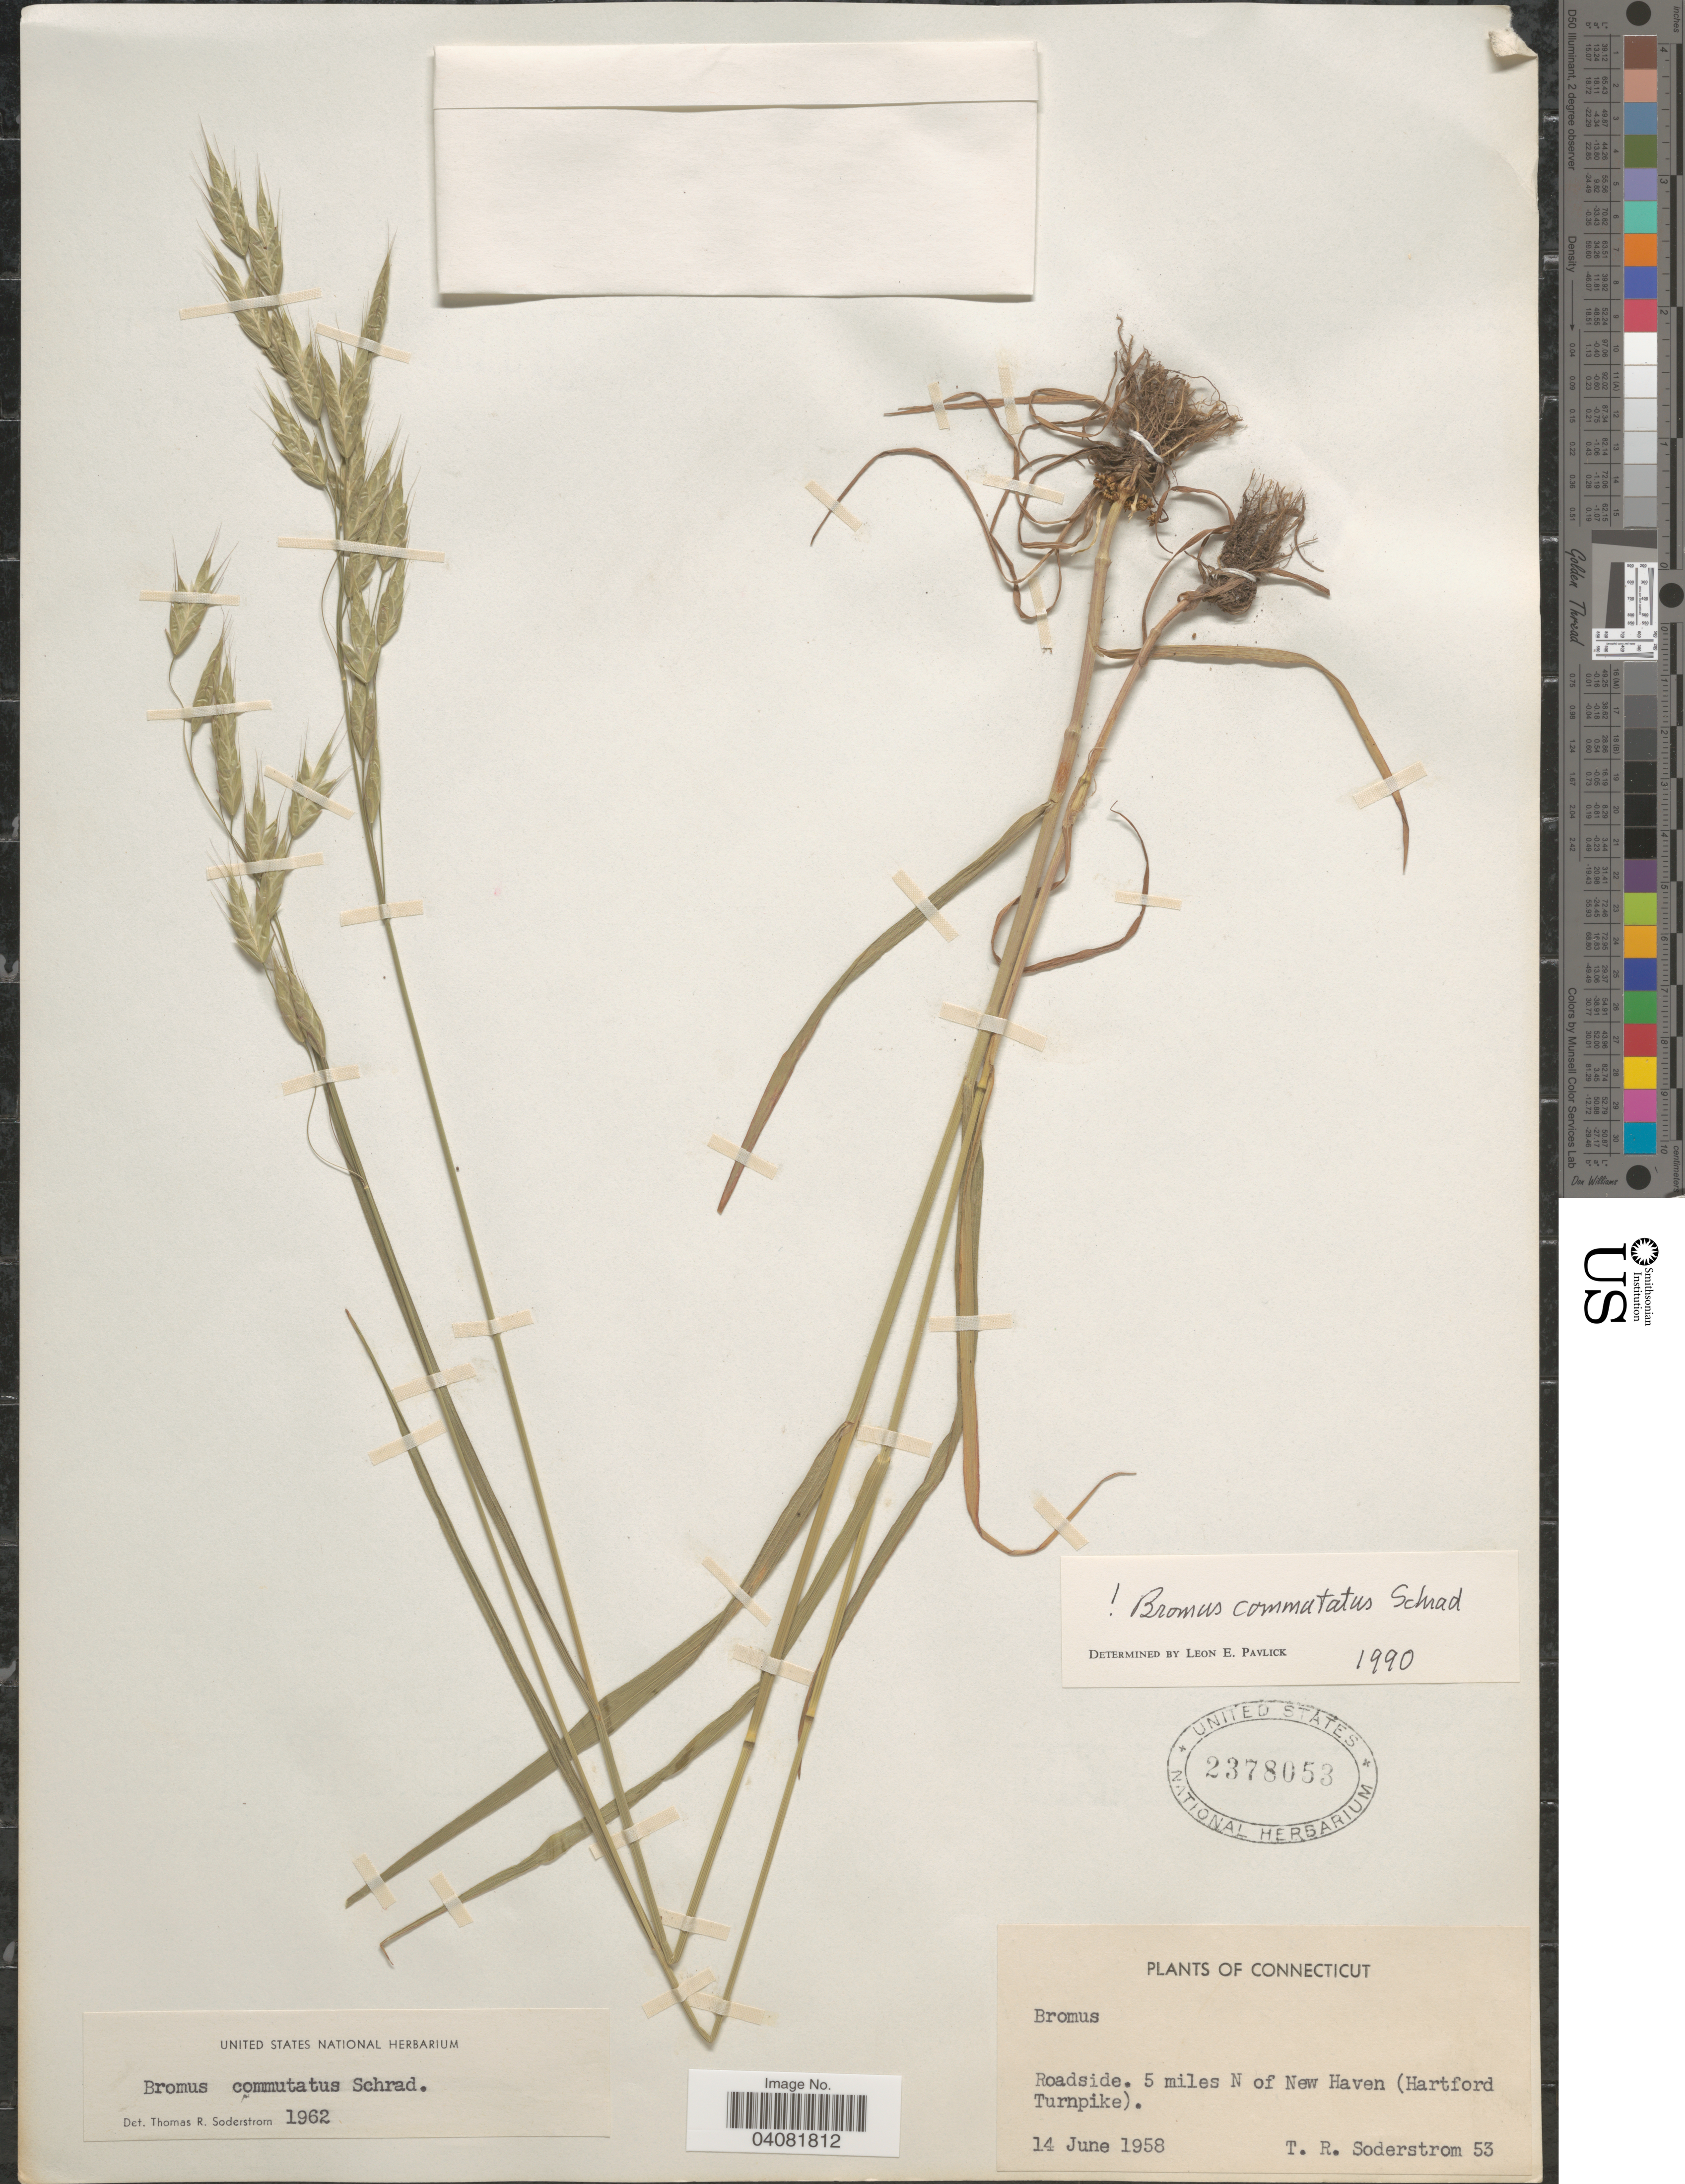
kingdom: Plantae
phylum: Tracheophyta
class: Liliopsida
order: Poales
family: Poaceae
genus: Bromus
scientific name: Bromus commutatus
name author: Schrad.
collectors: T. R. Soderstrom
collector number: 53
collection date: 1958-06-14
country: United States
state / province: Connecticut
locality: Roadside. 5 miles N of New Haven (Hartford Turnpike).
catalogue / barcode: US 2378053